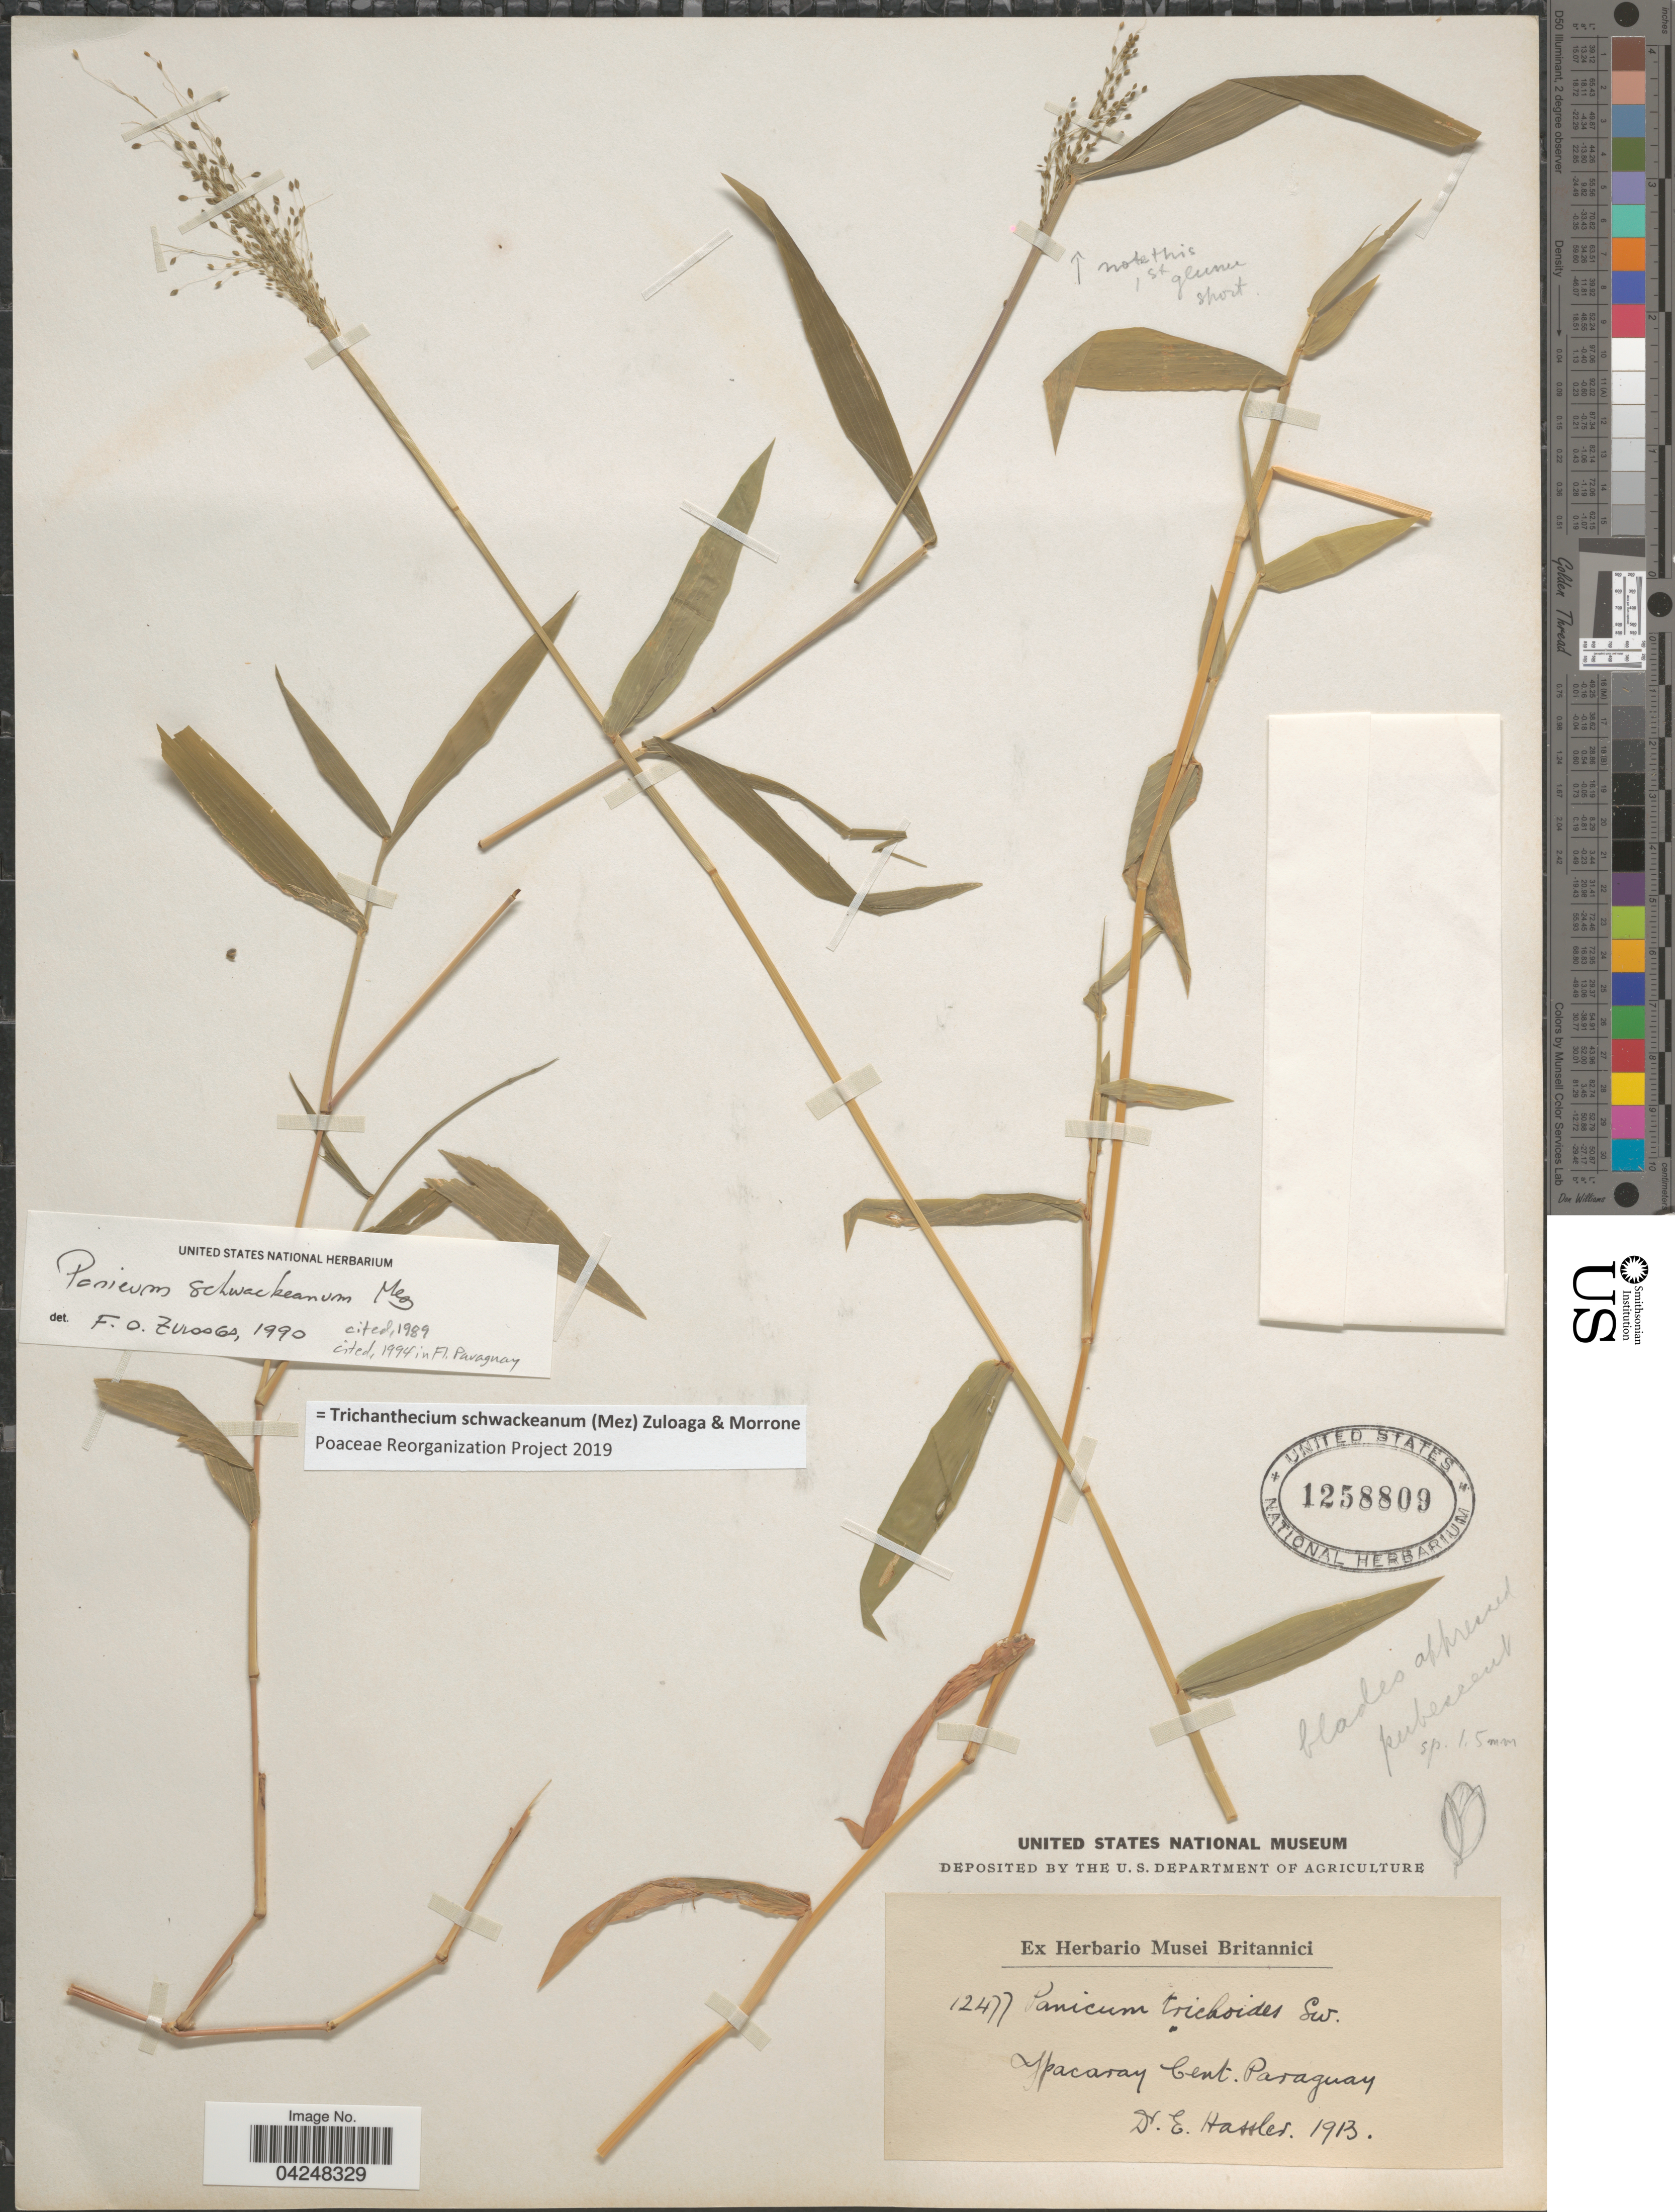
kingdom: Plantae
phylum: Tracheophyta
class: Liliopsida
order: Poales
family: Poaceae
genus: Trichanthecium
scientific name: Trichanthecium schwackeanum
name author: (Mez) Zuloaga & Morrone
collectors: E. Hassler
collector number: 12477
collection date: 1913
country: Paraguay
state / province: Central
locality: Ipacaray Cent.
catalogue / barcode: US 1258809